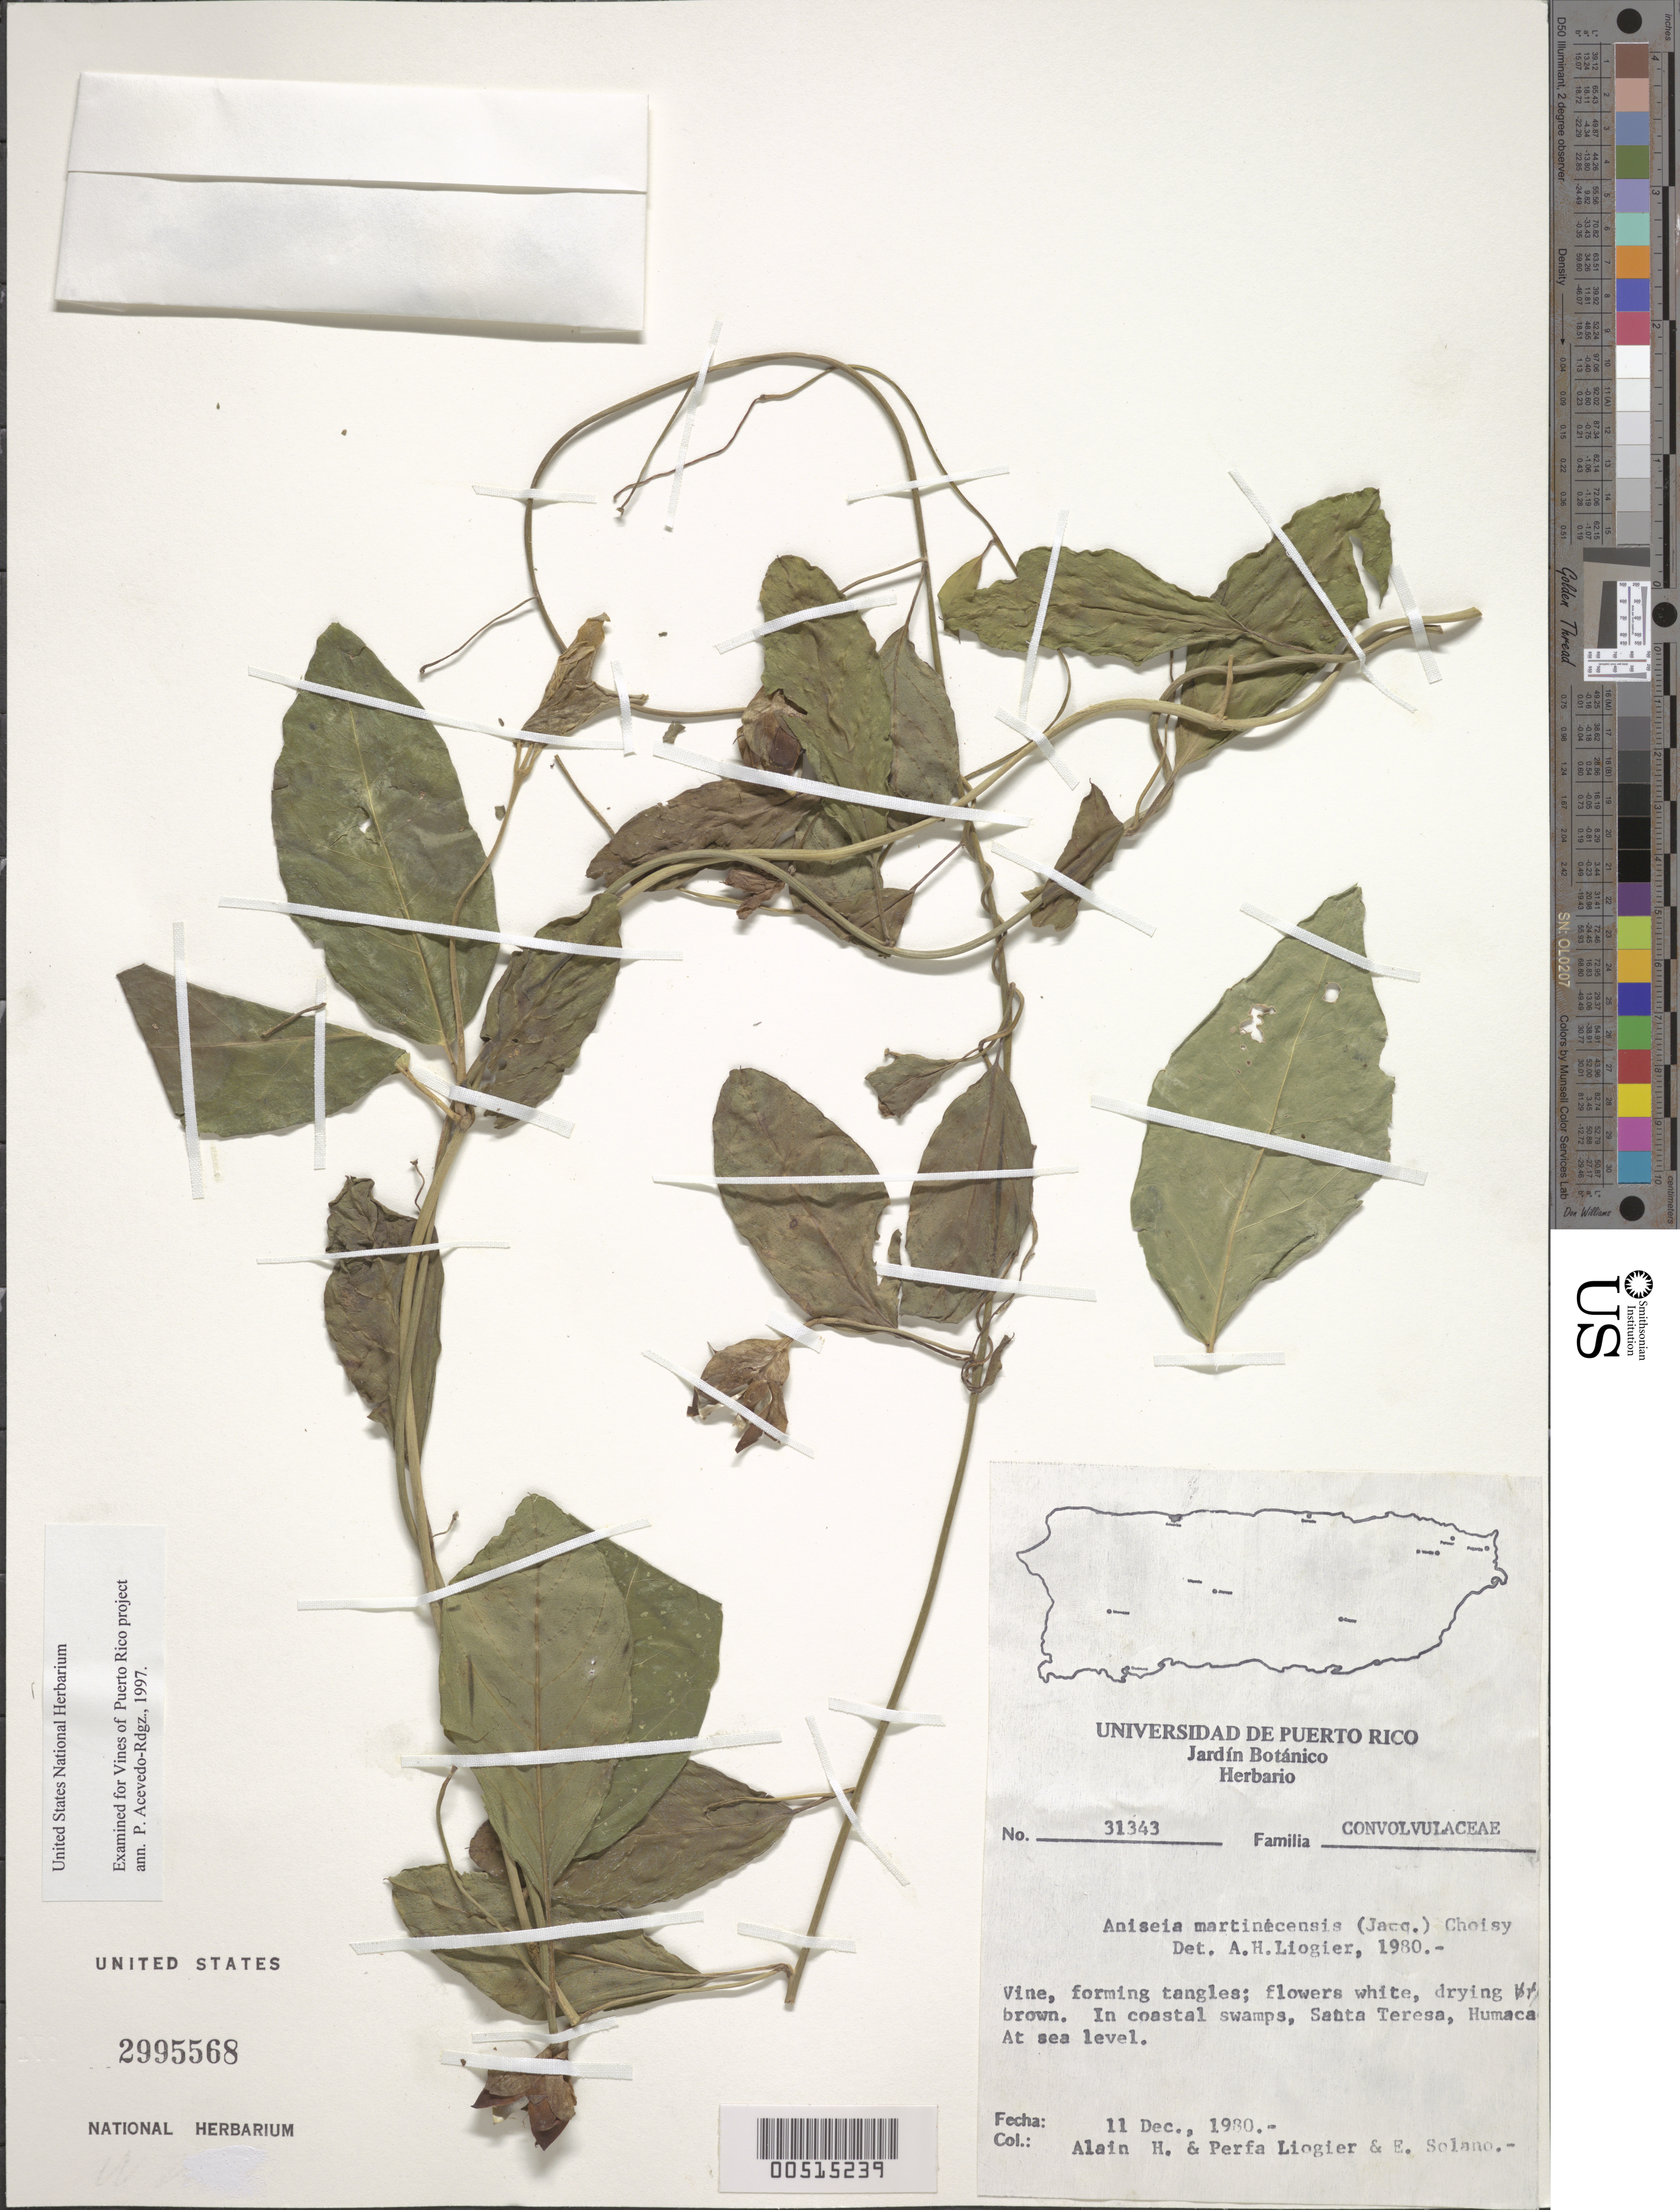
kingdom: Plantae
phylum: Tracheophyta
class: Magnoliopsida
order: Solanales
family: Convolvulaceae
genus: Aniseia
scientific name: Aniseia martinicensis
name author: (Jacq.) Choisy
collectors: A. H. Liogier, M. P. Liogier & E. Solano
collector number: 31343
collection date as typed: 11 Dec 1980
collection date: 1980-12-11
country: Puerto Rico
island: Greater Antilles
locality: Santa Teresa, Humaca. In coastal swamps.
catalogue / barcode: US 2995568